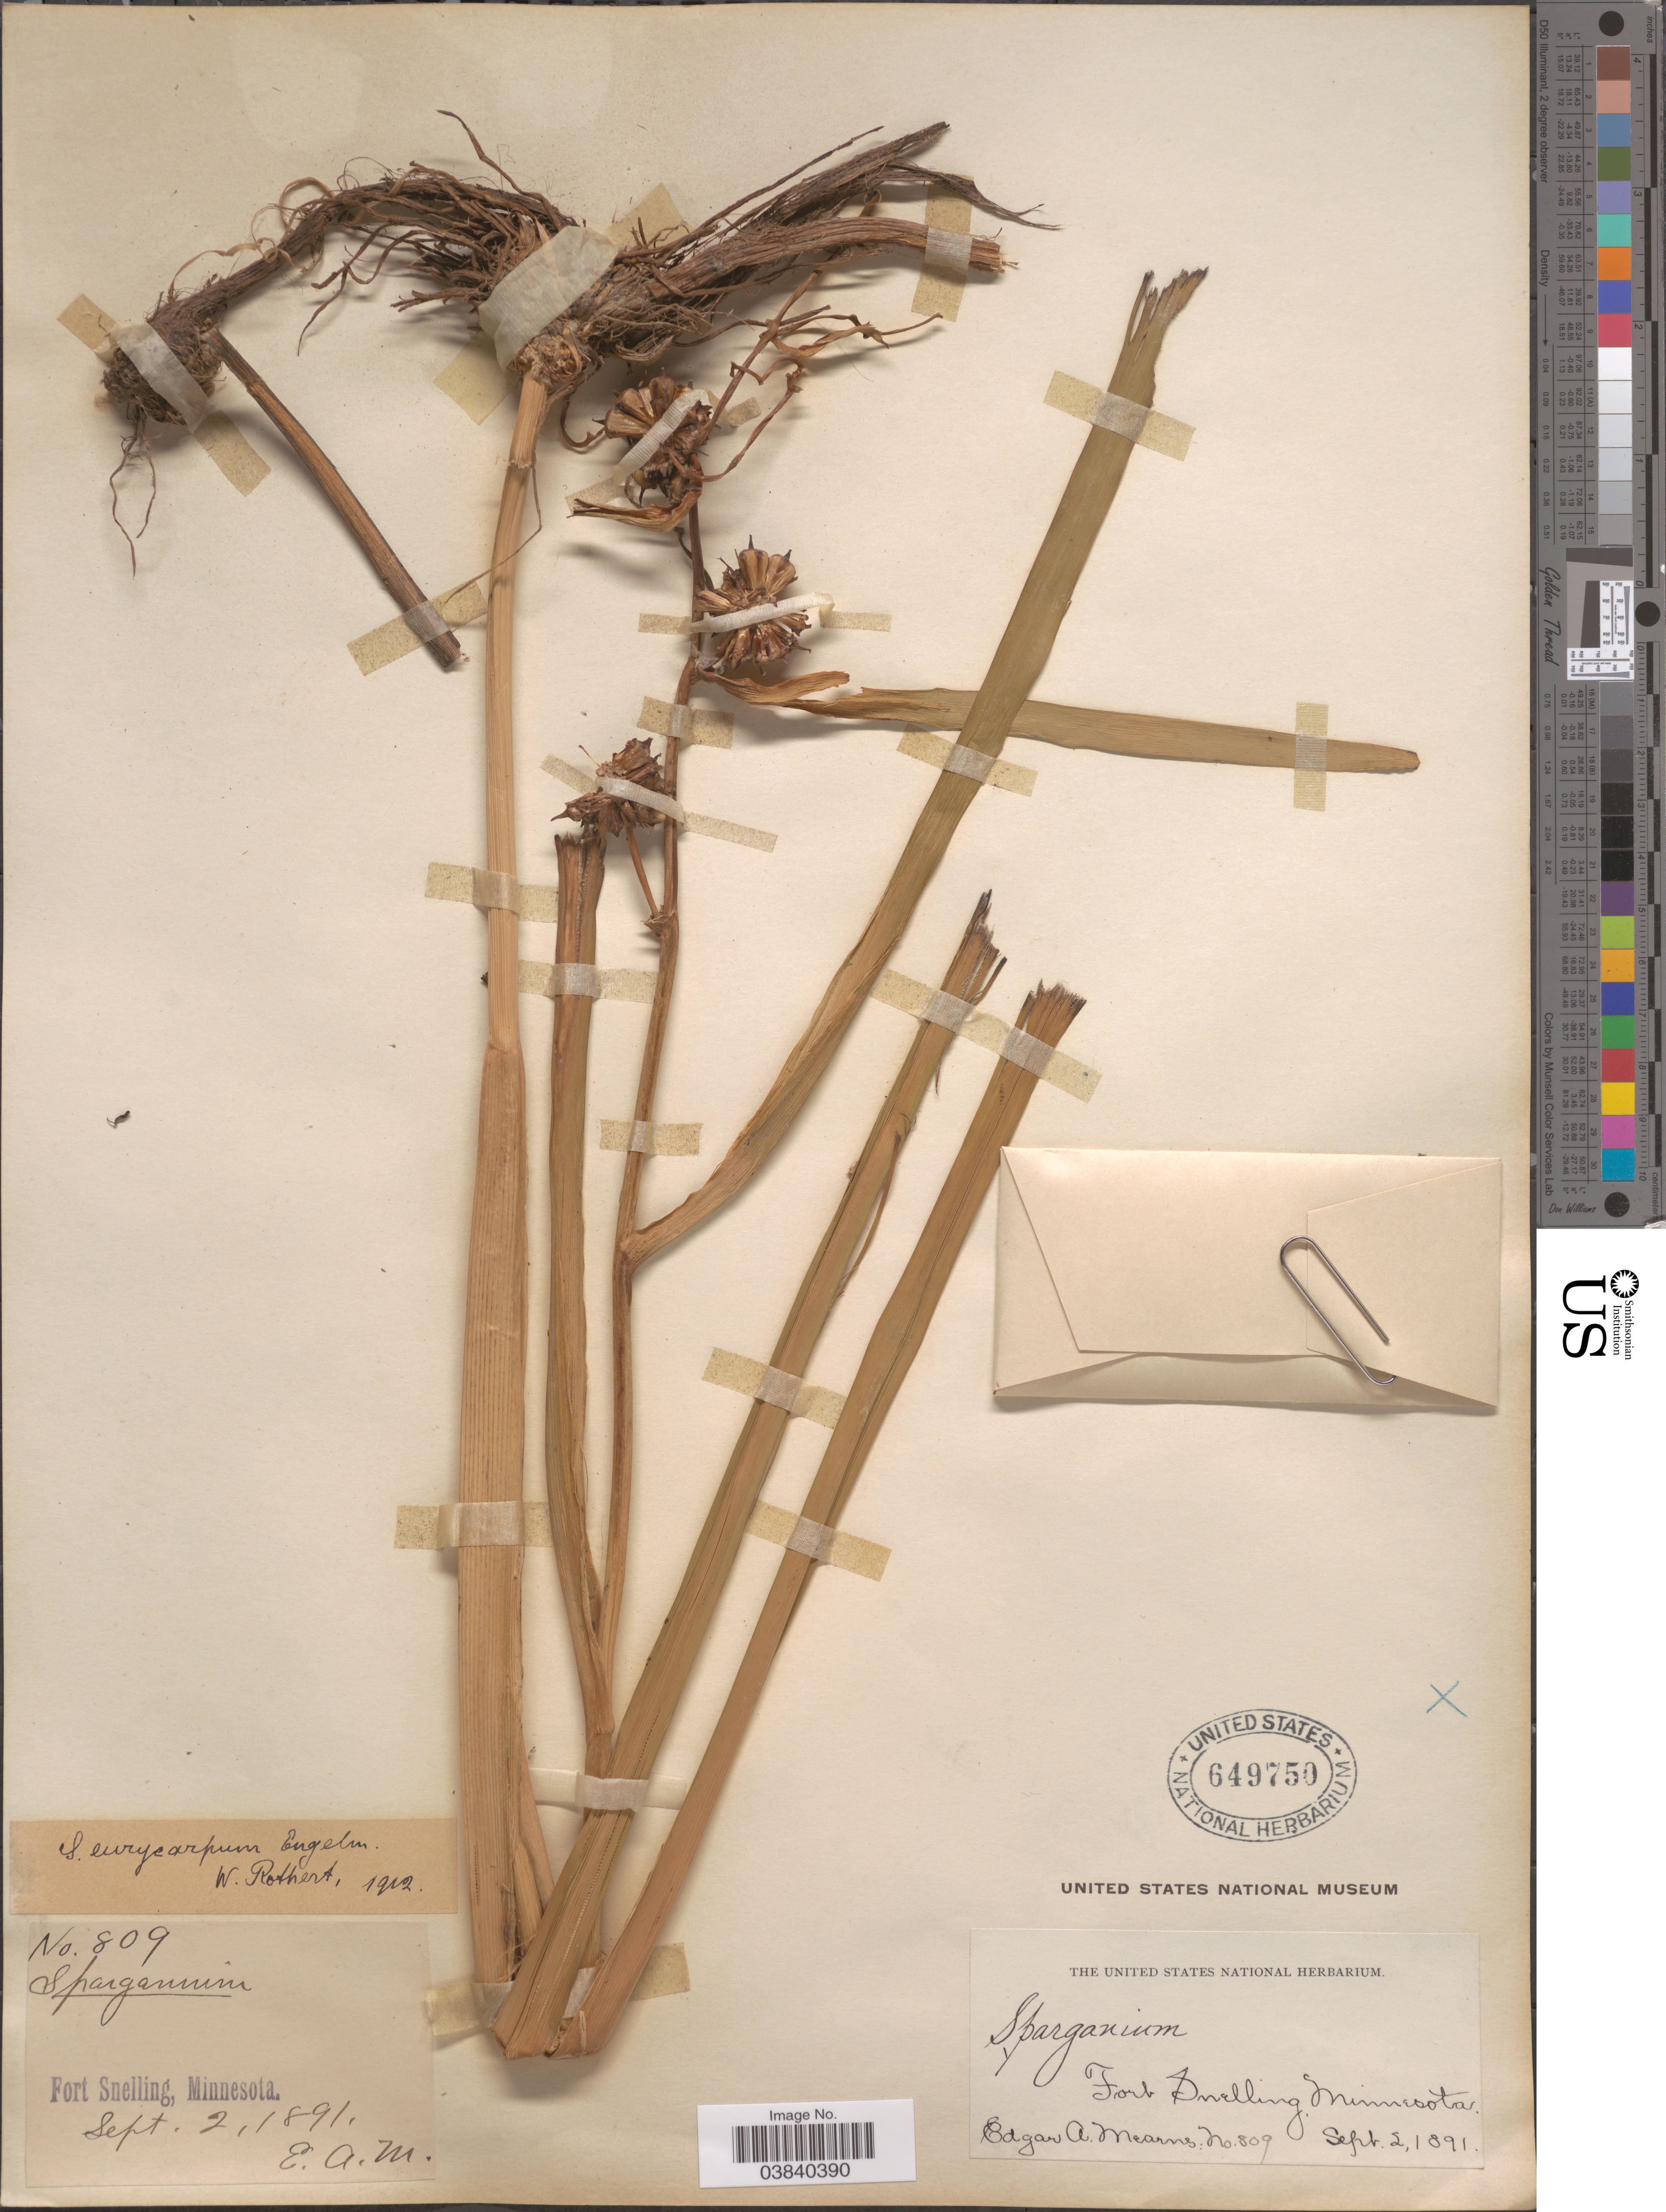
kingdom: Plantae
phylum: Tracheophyta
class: Liliopsida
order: Poales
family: Typhaceae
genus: Sparganium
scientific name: Sparganium eurycarpum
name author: Engelm.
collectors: E. A. Mearns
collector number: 809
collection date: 1891-09-02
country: United States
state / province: Minnesota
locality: Fort Snelling.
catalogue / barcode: US 649750